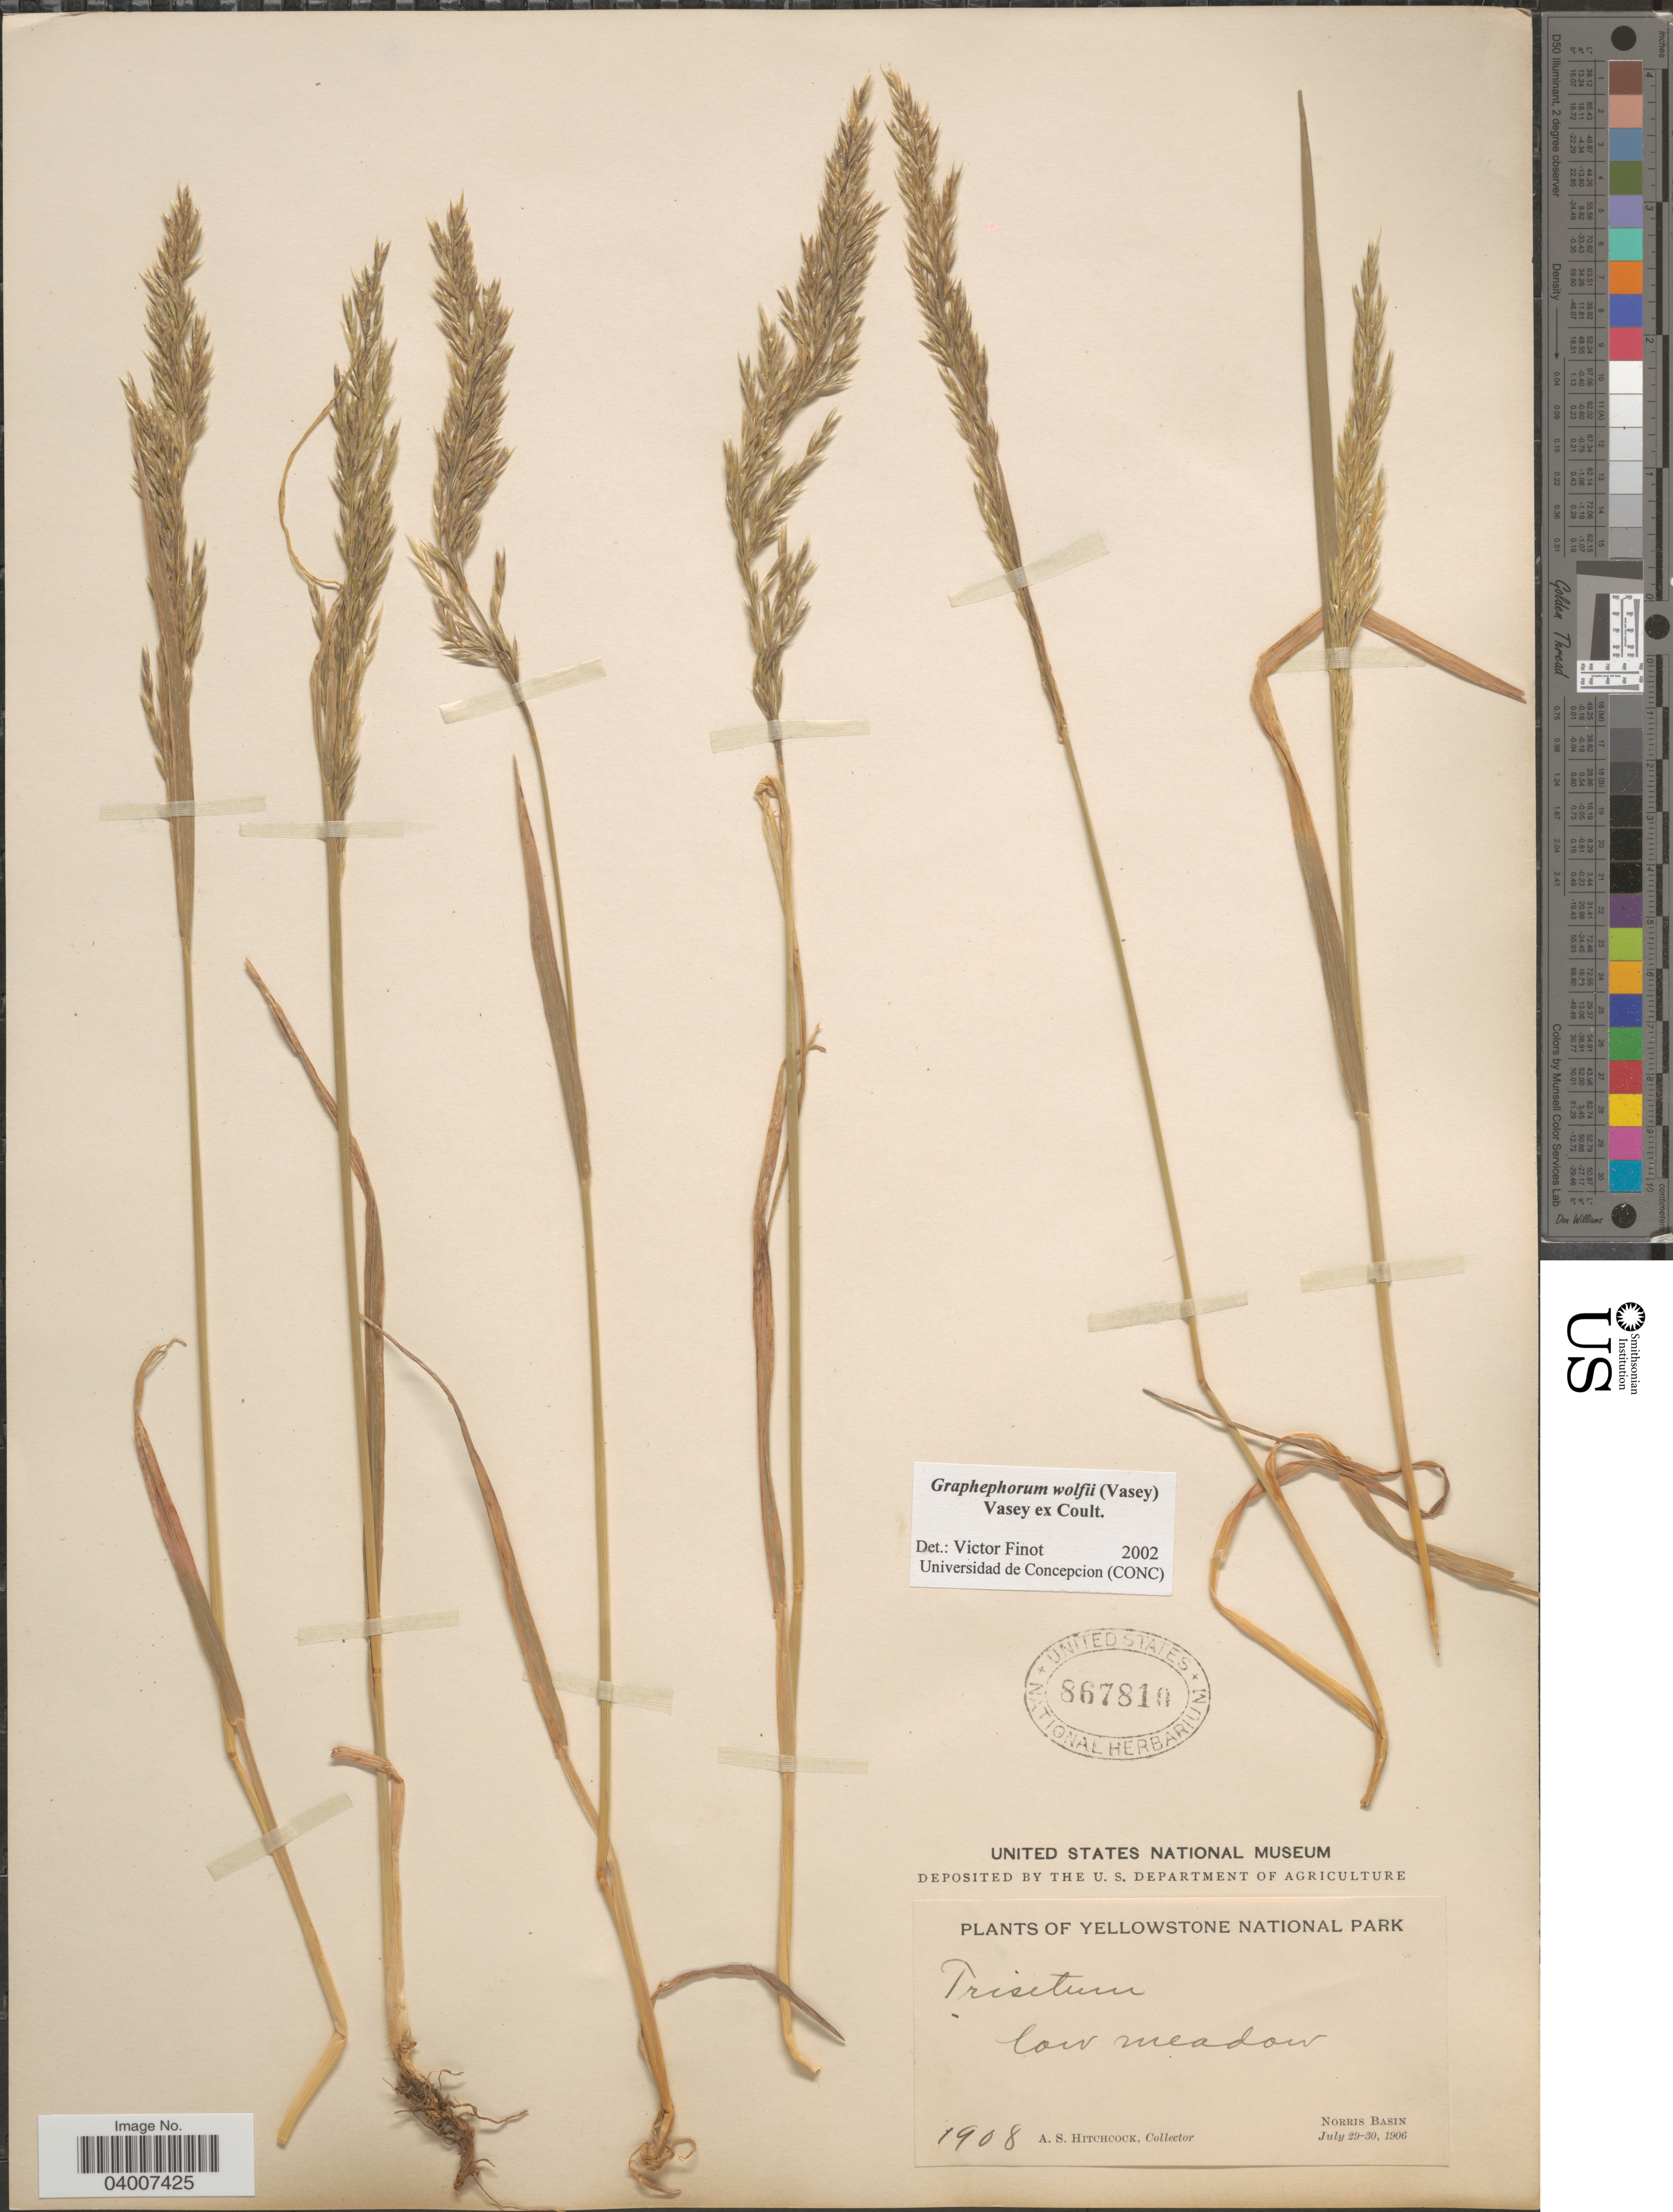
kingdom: Plantae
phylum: Tracheophyta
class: Liliopsida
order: Poales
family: Poaceae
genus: Graphephorum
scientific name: Graphephorum wolfii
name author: (E. Fourn.) Vasey ex Coult.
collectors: A. S. Hitchcock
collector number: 1908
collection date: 1906-07-29/1906-07-30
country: United States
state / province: Wyoming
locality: Yellowstone National Park. Norris Basin.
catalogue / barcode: US 867810